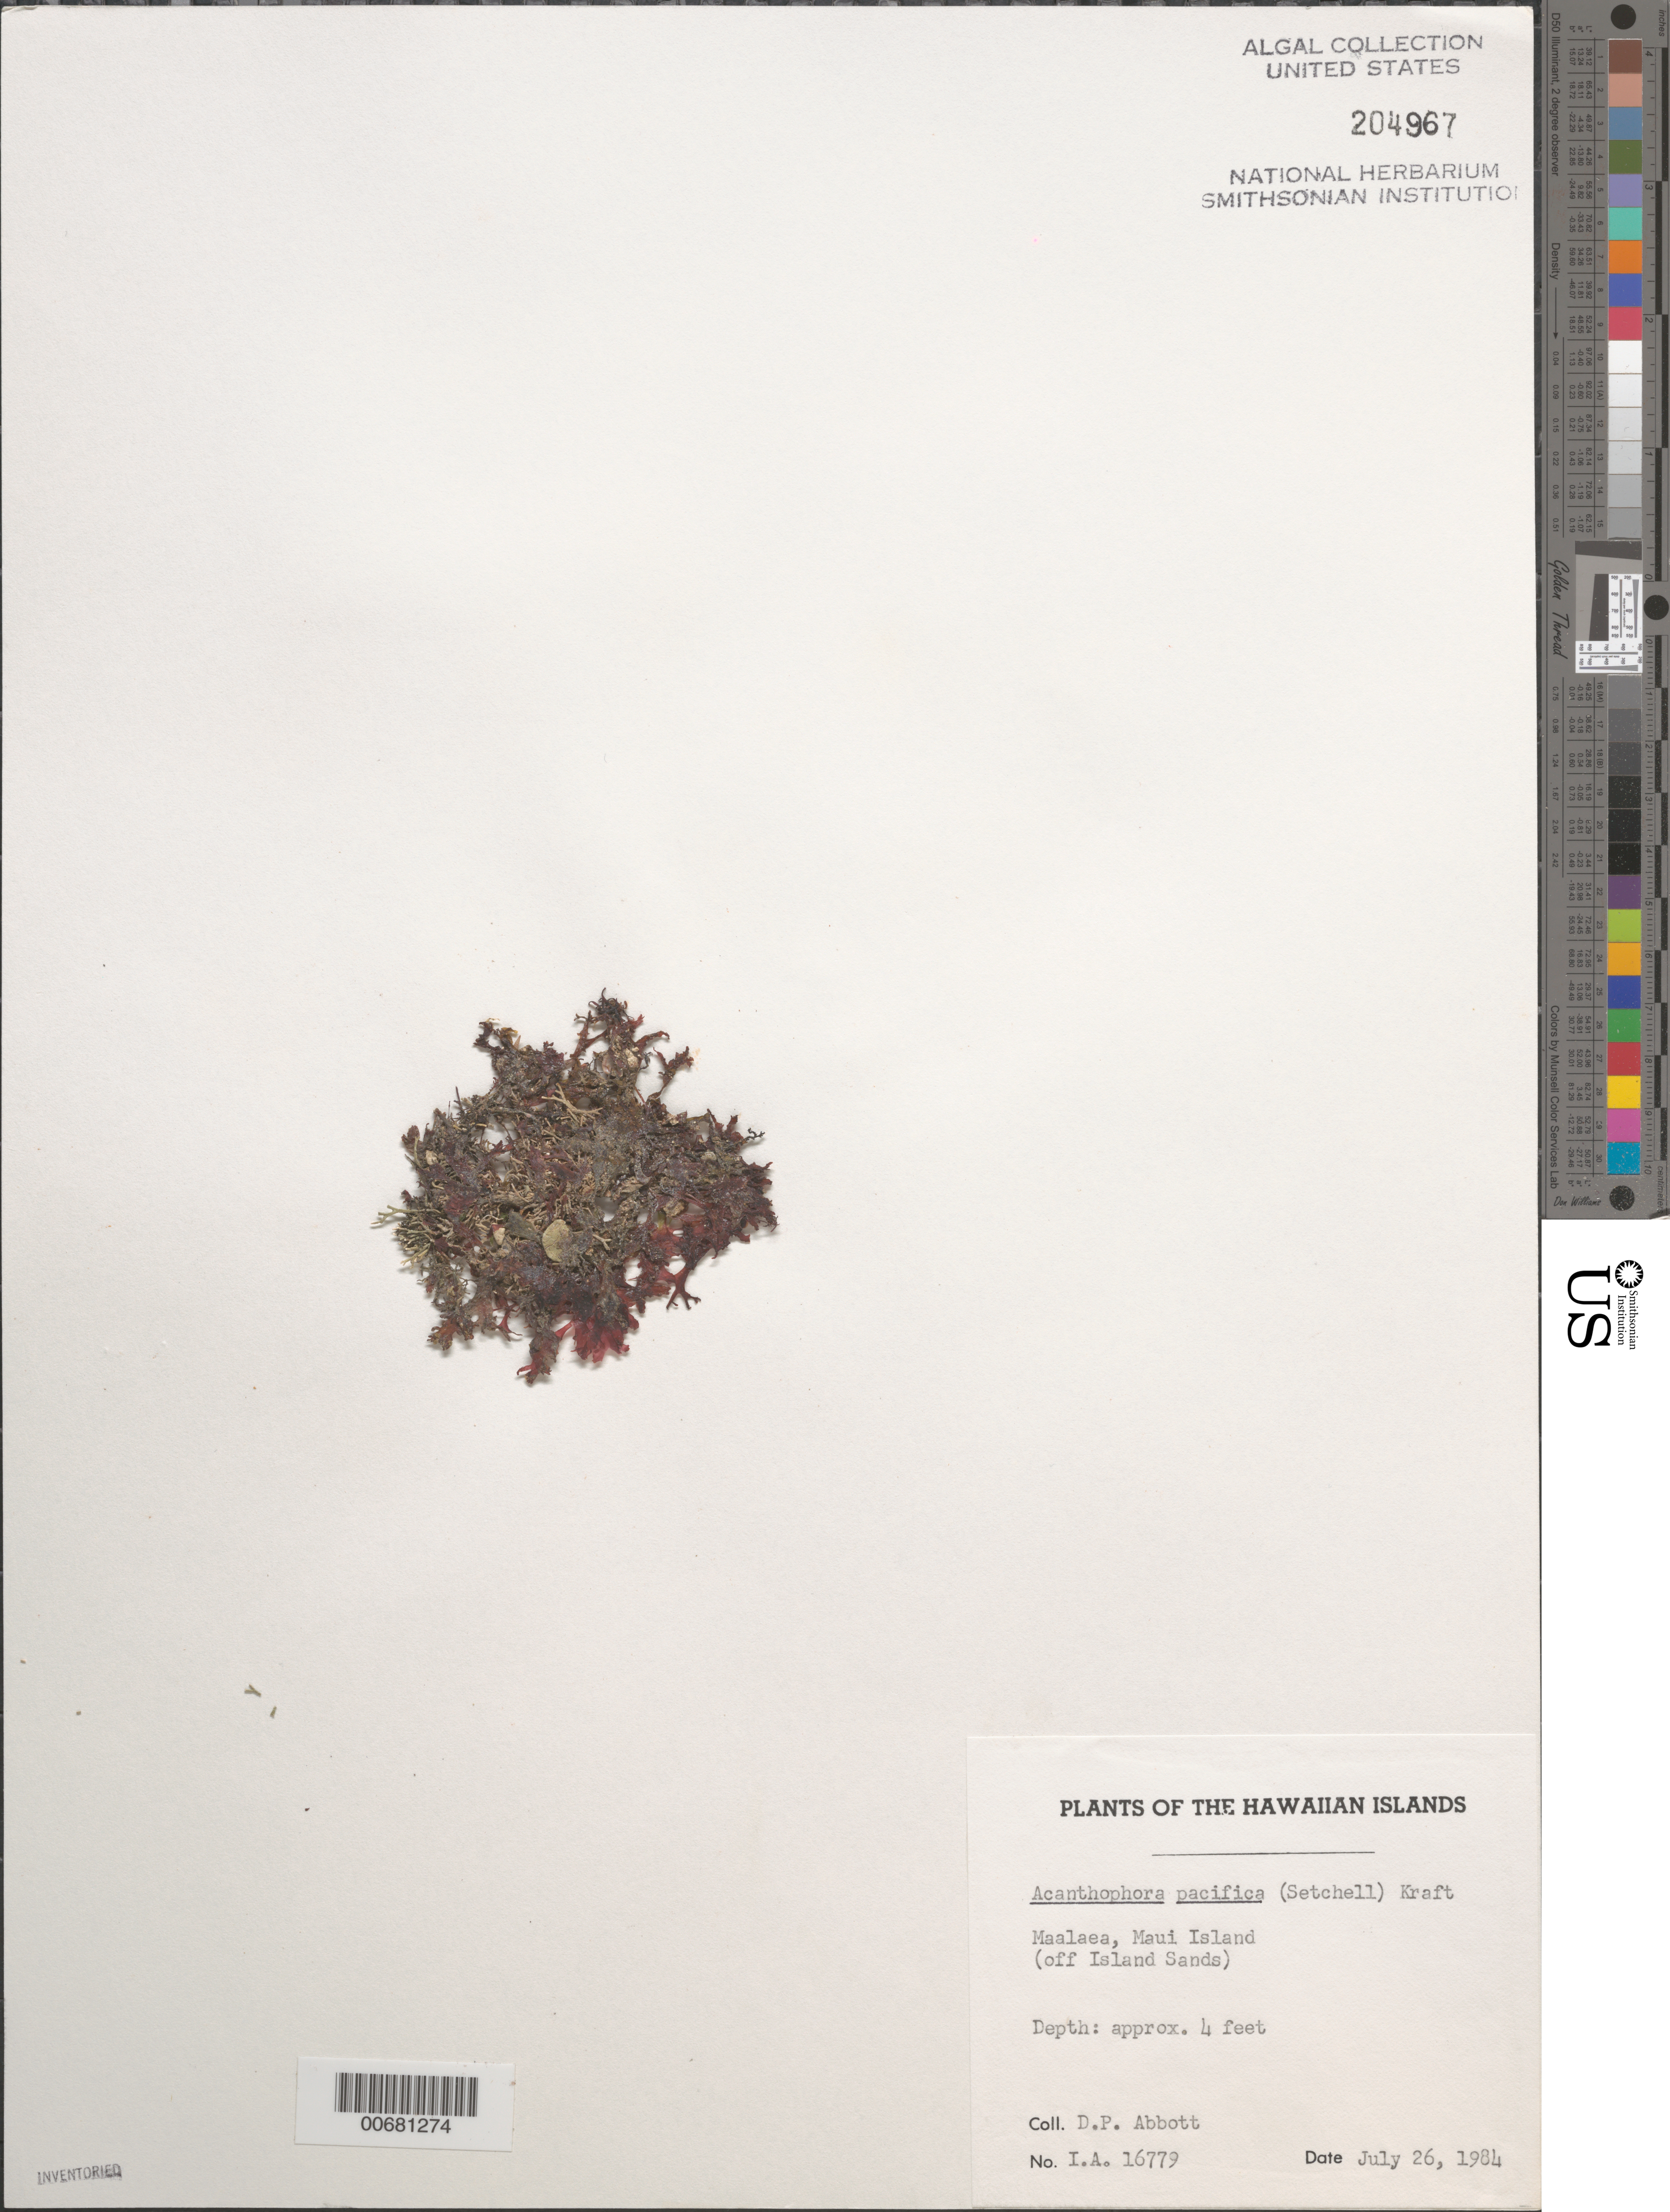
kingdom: Plantae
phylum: Rhodophyta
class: Florideophyceae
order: Ceramiales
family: Rhodomelaceae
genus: Acanthophora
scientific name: Acanthophora pacifica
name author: (Setch.) G.T.Kraft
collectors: D. P. Abbott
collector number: IAA 16779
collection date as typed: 26 Jul 1984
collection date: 1984-07-26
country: United States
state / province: Hawaii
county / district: Maui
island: Maui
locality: Maalaea (off Island Sands)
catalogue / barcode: US 204967